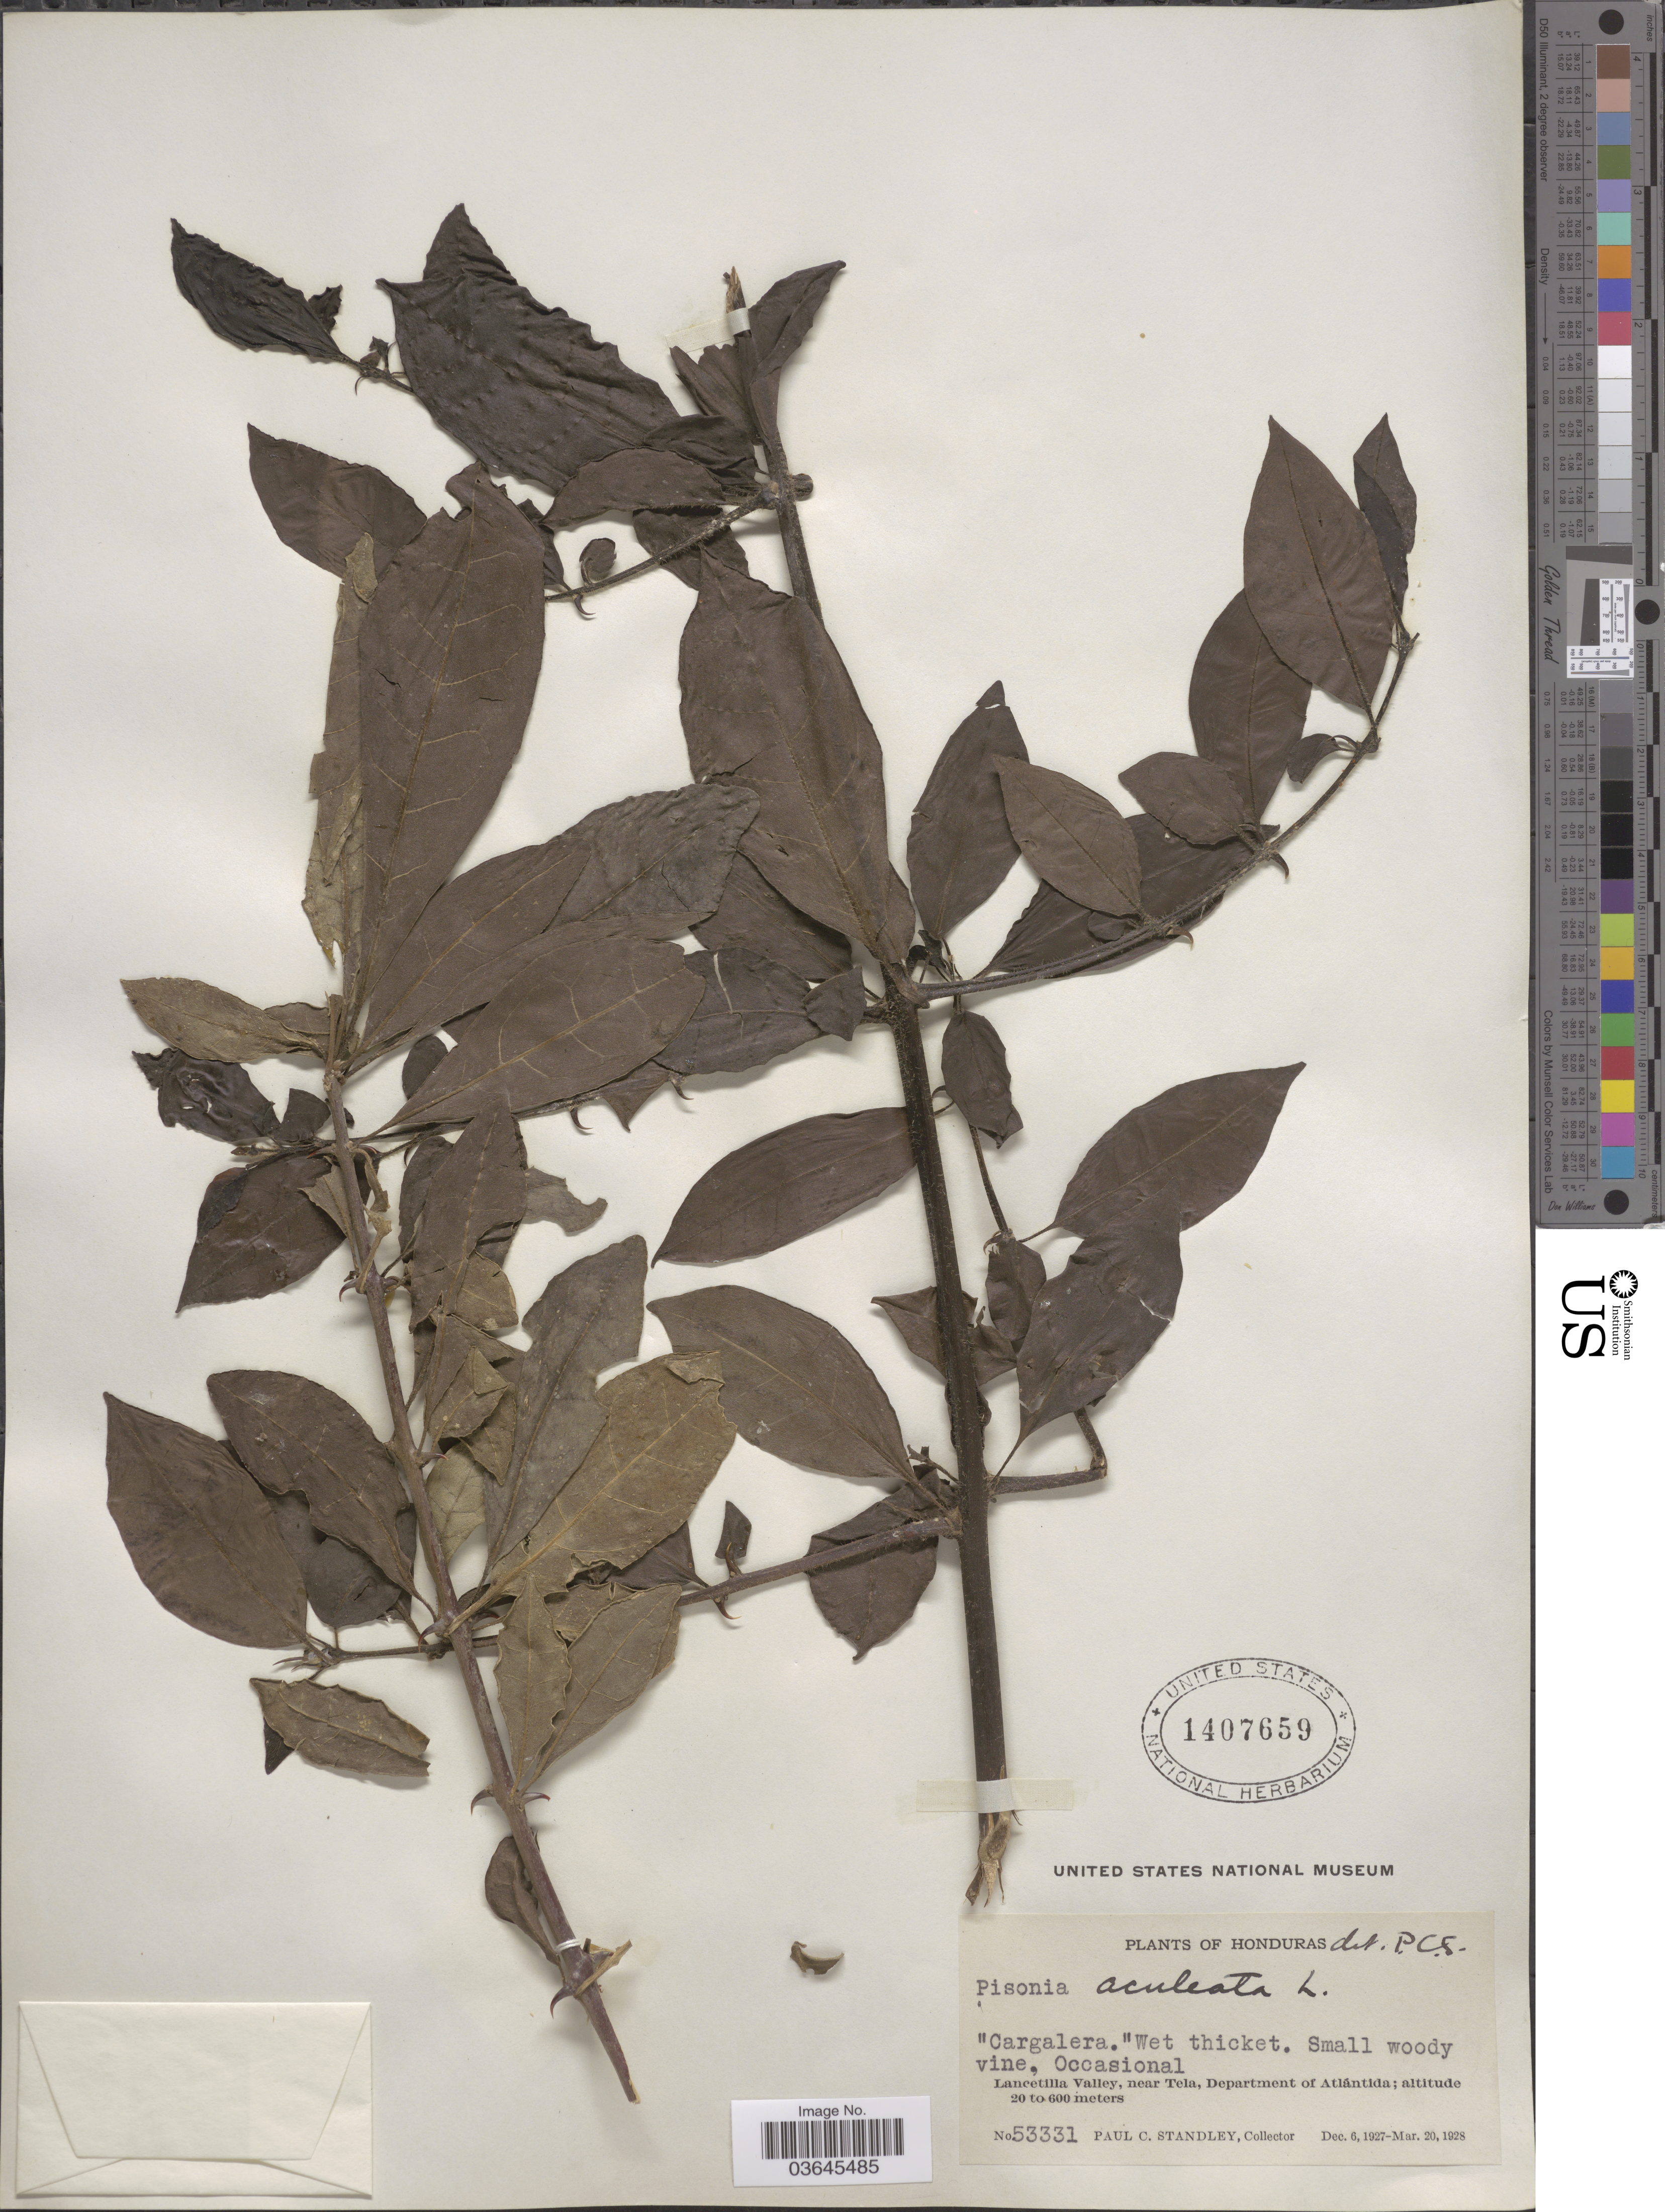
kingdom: Plantae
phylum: Tracheophyta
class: Magnoliopsida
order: Caryophyllales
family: Nyctaginaceae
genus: Pisonia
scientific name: Pisonia aculeata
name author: L.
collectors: P. C. Standley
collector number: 53331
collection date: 1927-12-06/1928-03-20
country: Honduras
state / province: Atlantida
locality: Lancetilla Valley, near Tela, Department of Atlántida.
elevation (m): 20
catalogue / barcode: US 1407659